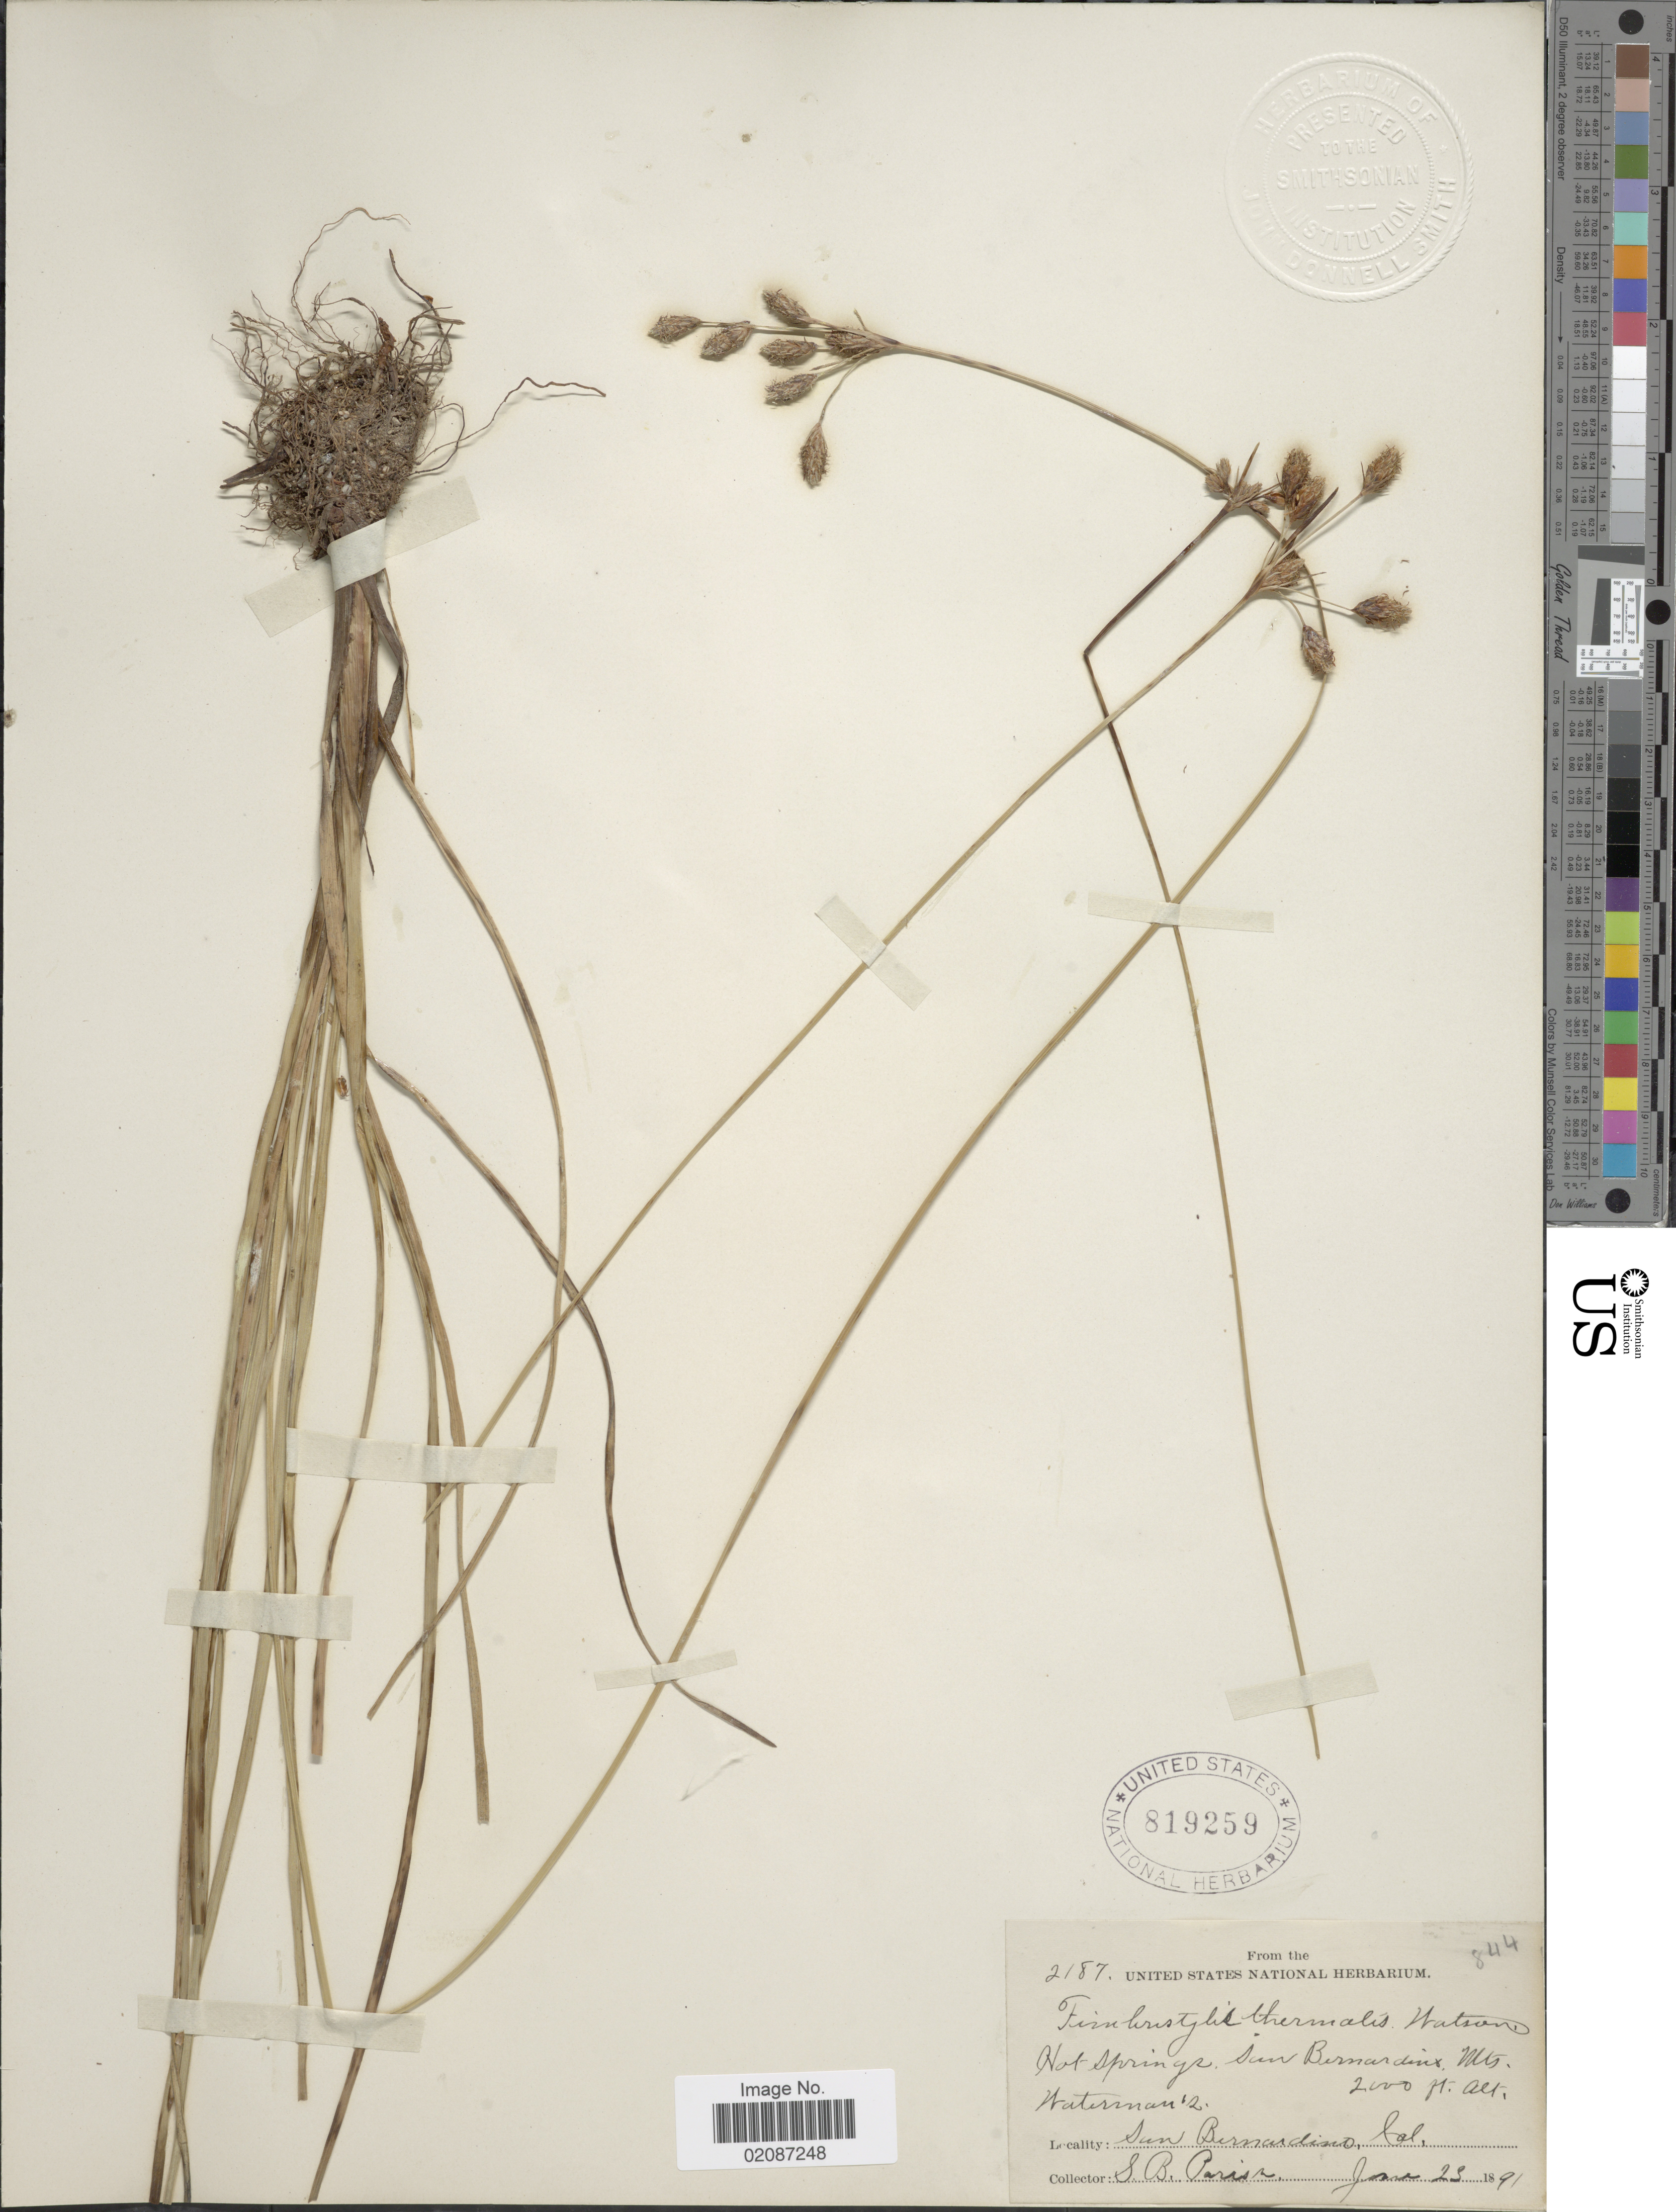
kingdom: Plantae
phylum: Tracheophyta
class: Liliopsida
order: Poales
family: Cyperaceae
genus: Fimbristylis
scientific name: Fimbristylis spadicea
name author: (L.) Vahl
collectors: S. B. Parish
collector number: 2187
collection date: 1891-06-23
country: United States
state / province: California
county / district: San Bernardino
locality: Hot Springs, San Bernardino Mt., Waterman's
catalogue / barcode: US 819259